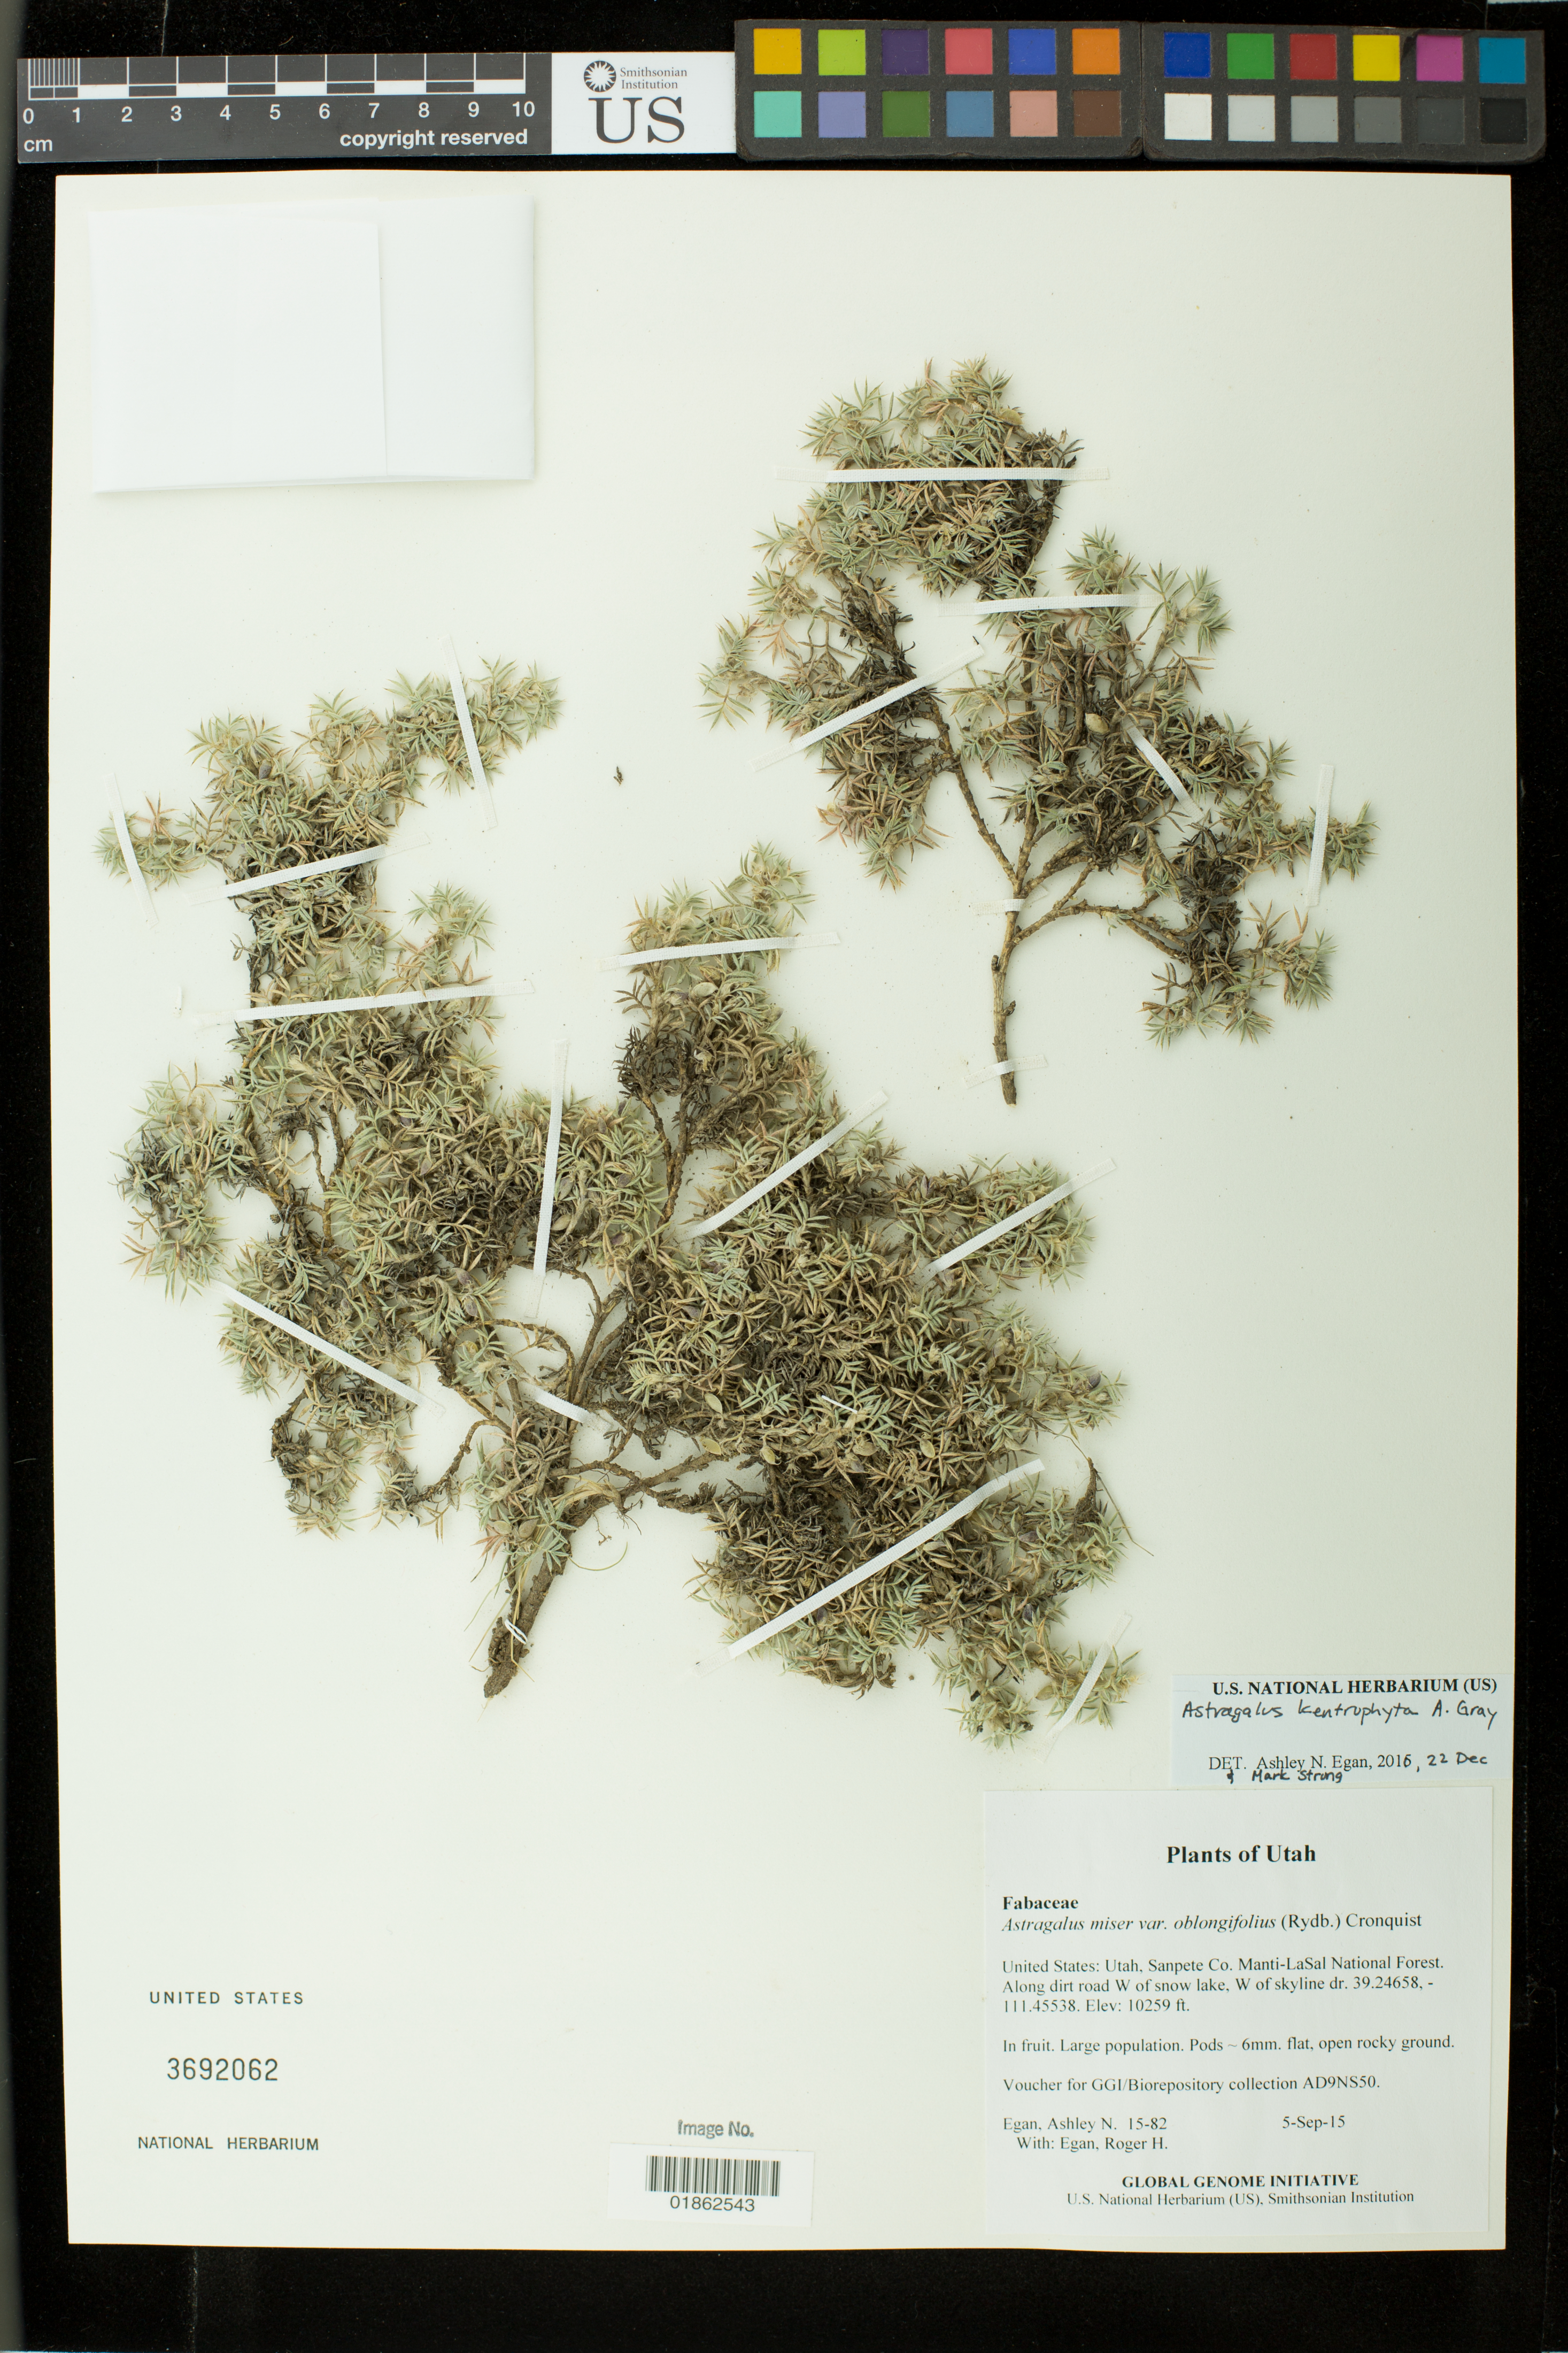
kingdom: Plantae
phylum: Tracheophyta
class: Magnoliopsida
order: Fabales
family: Fabaceae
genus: Astragalus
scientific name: Astragalus kentrophyta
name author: A. Gray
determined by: Egan, A. N.; Strong, M. T.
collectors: A. N. Egan & R. H. Egan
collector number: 15-82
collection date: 2015-09-05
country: United States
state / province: Utah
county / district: Sanpete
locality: Manti-LaSal National Forest. Along dirt road W of snow lake, W of skyline dr.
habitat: flat, open rocky ground.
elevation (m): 3127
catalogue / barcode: US 3692062